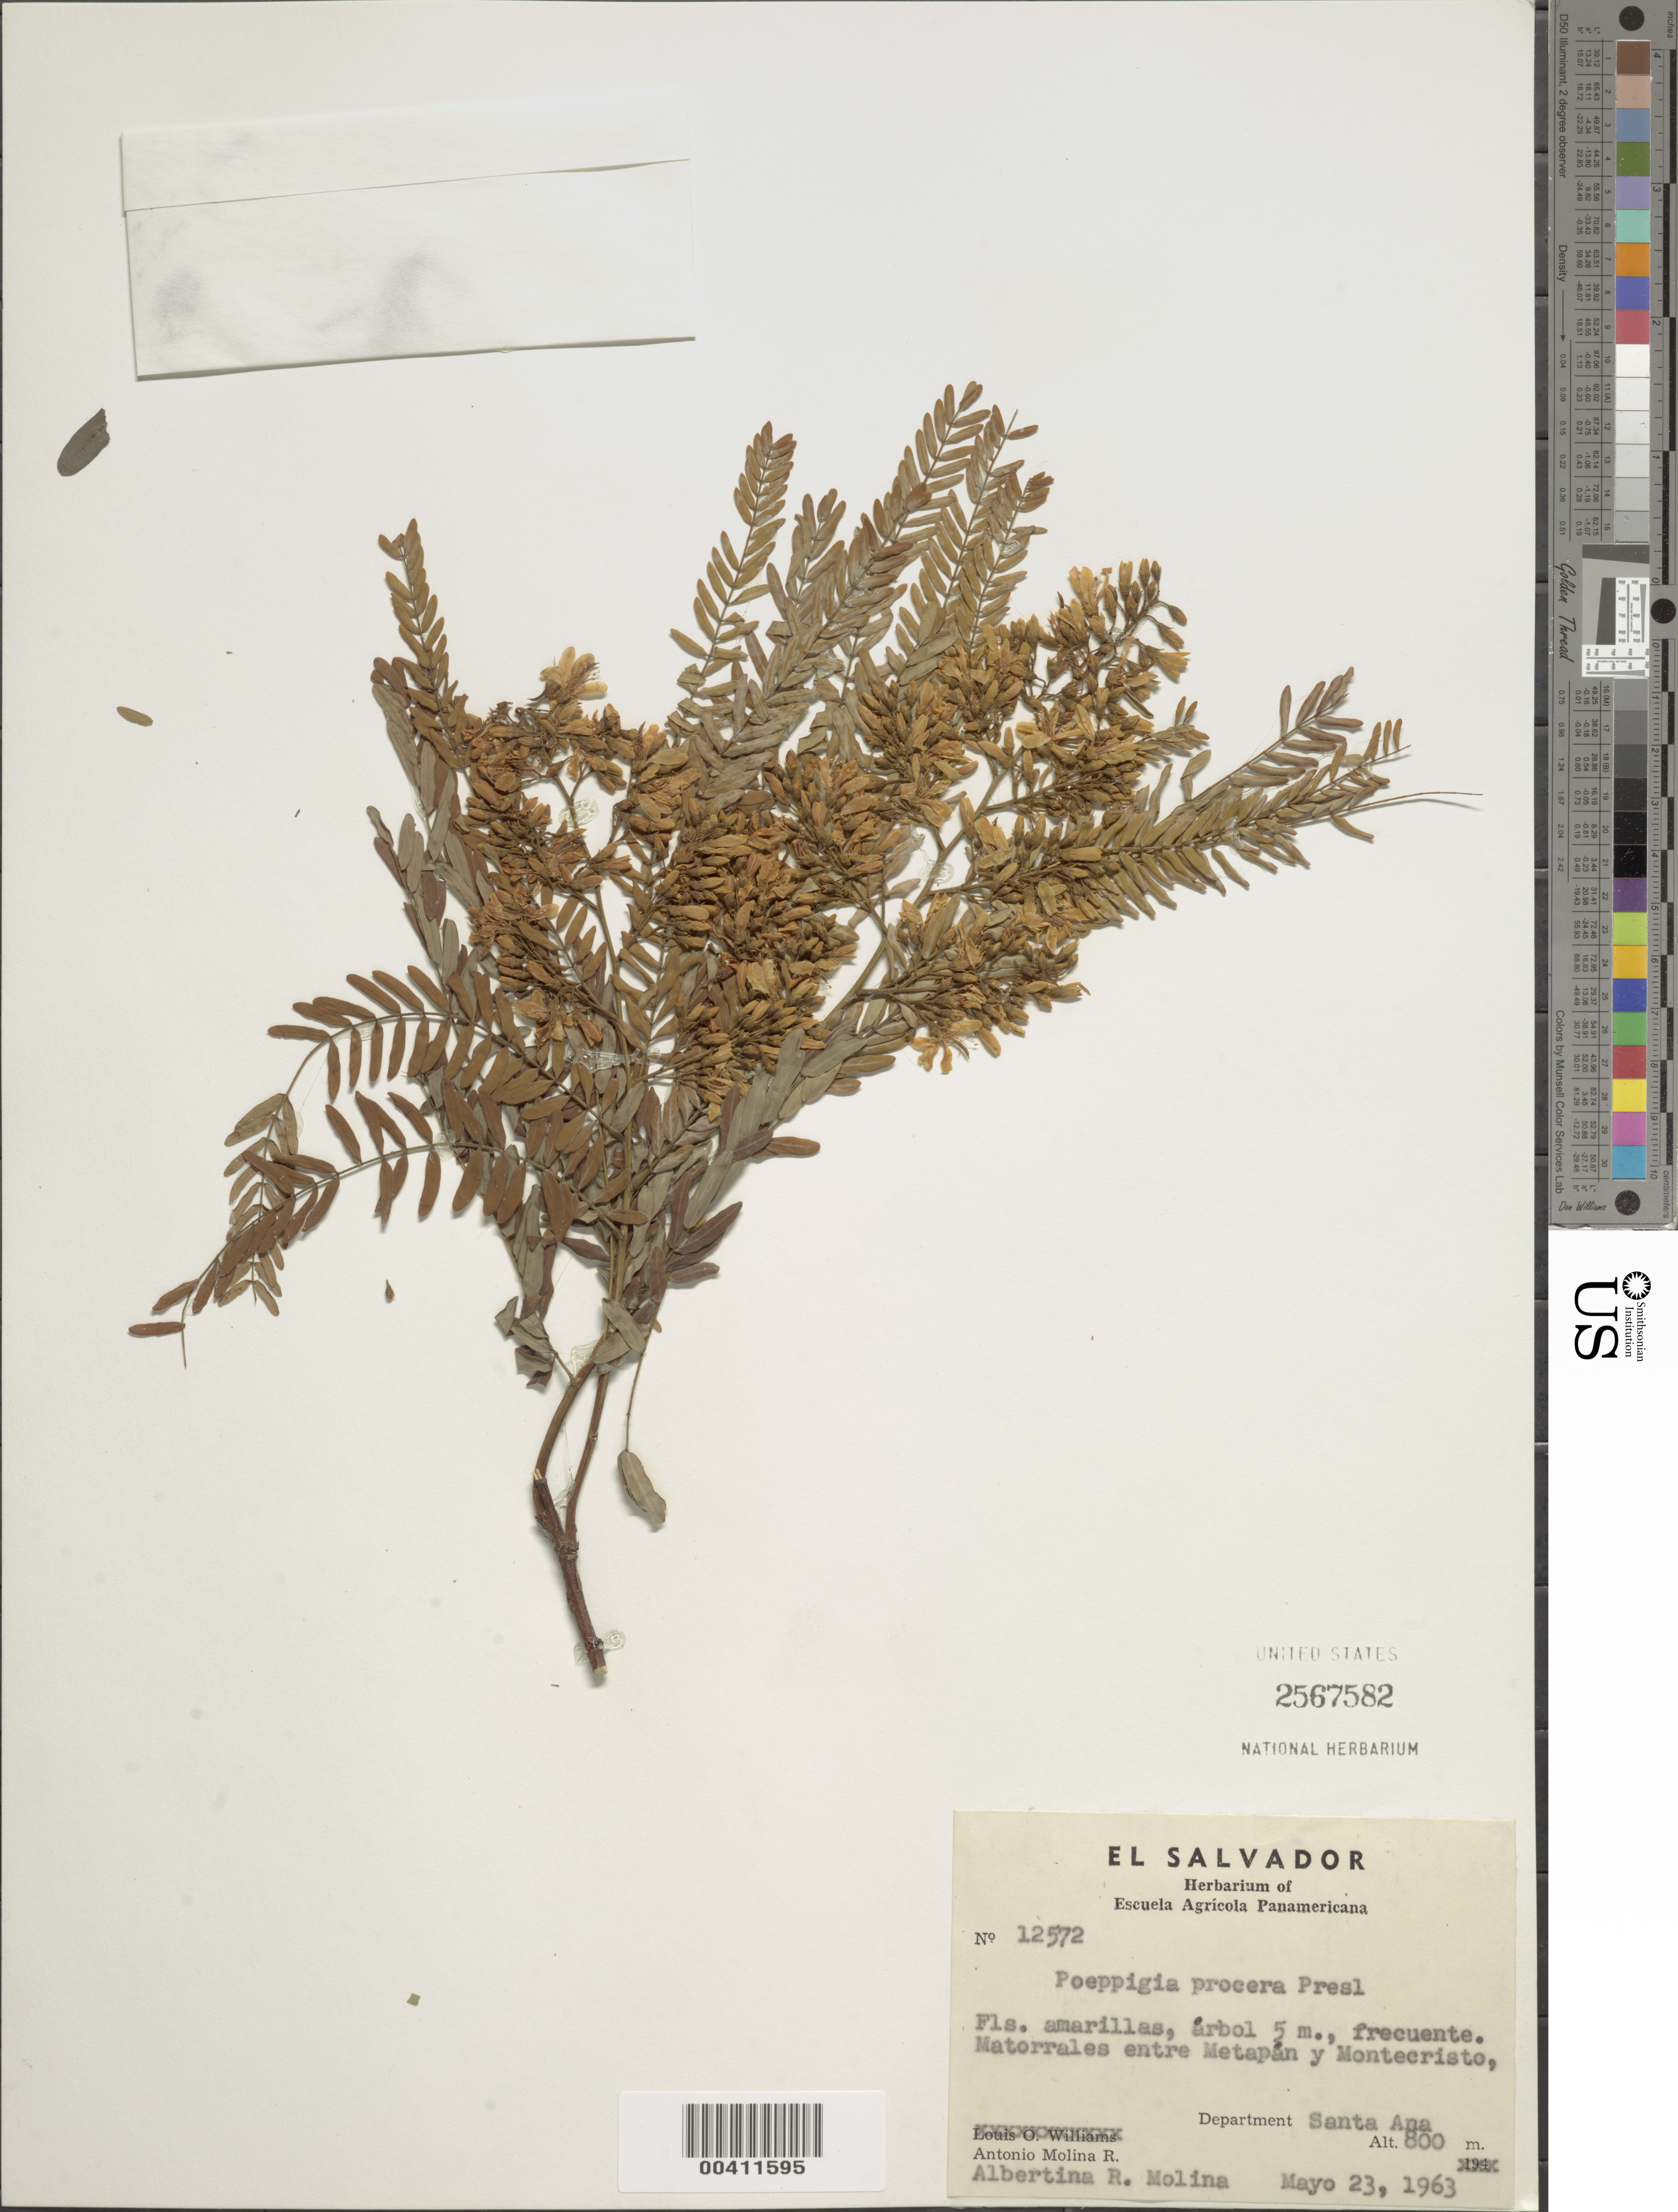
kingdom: Plantae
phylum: Tracheophyta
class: Magnoliopsida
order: Fabales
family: Fabaceae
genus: Poeppigia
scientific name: Poeppigia procera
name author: C. Presl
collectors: A. Molina R. & A. Molina R.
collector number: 12572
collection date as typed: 23 May 1963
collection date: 1963-05-23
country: Honduras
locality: Entre metapan y montecristo, santa ana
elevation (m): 800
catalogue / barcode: US 2567582